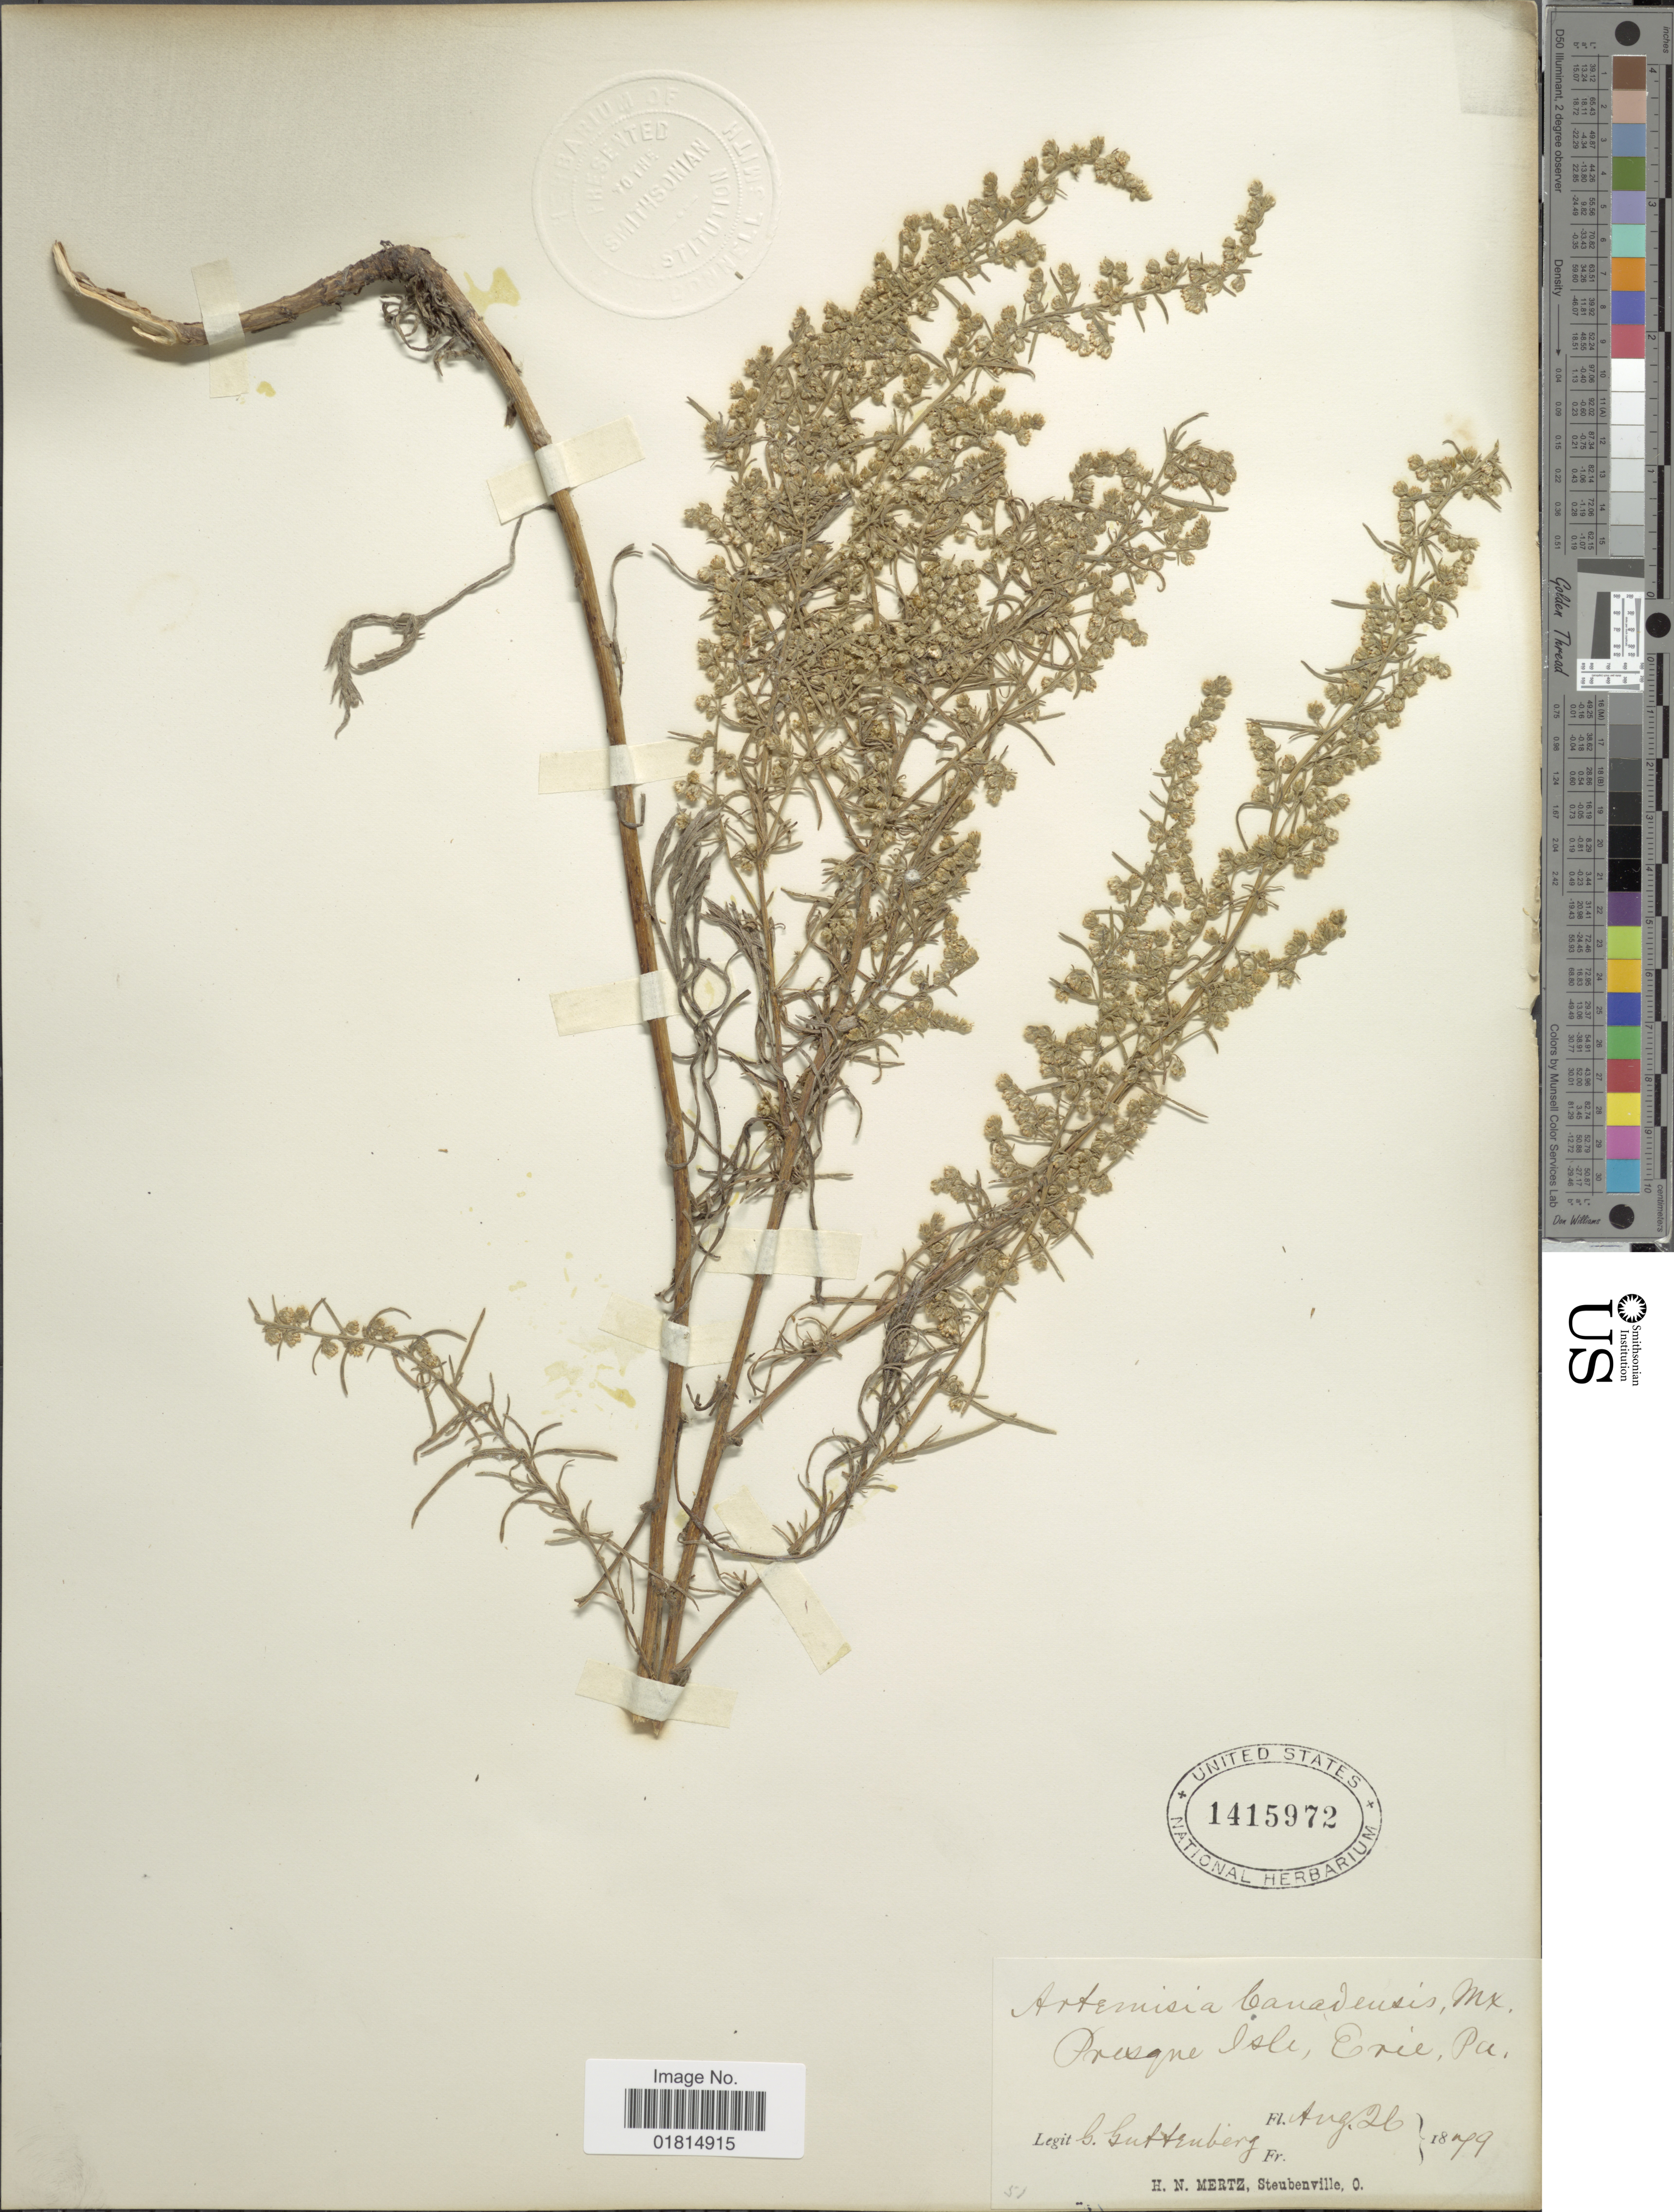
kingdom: Plantae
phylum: Tracheophyta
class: Magnoliopsida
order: Asterales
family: Asteraceae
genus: Artemisia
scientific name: Artemisia canadensis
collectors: R. G. von Guttenberg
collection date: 1879-08-26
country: United States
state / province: Pennsylvania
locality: Presgne Isle, Erie, Pa.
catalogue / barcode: US 1415972